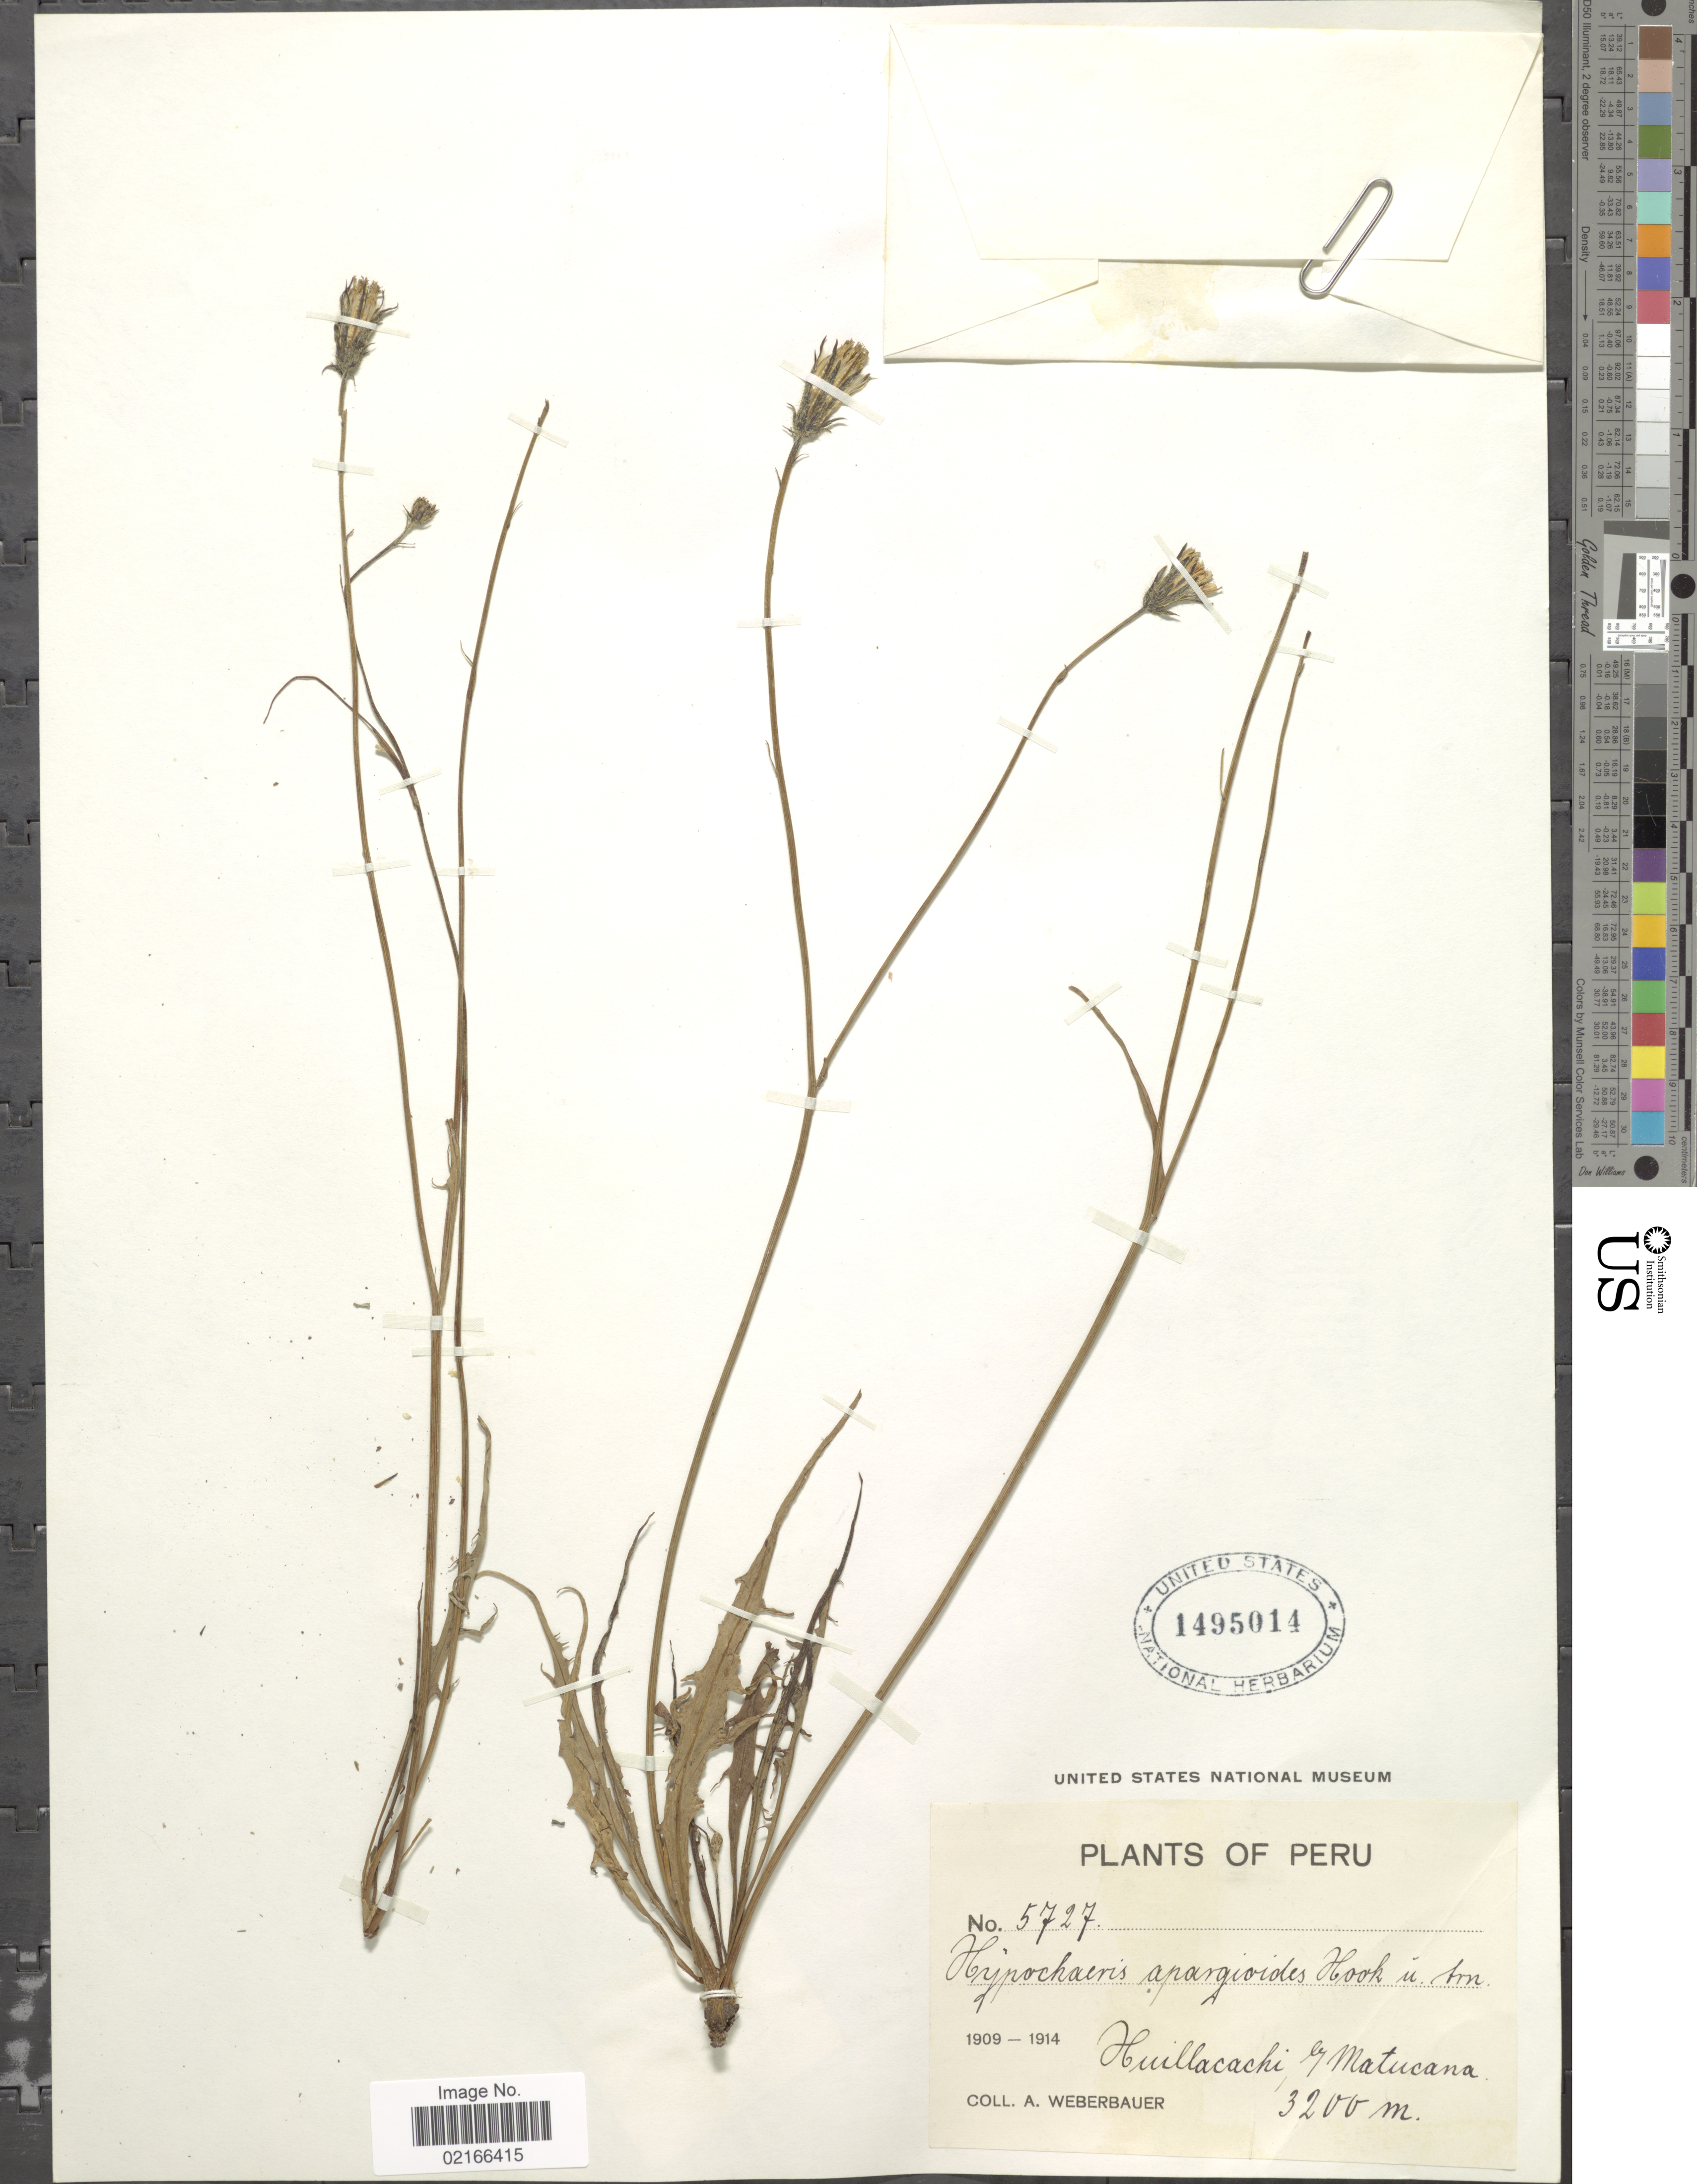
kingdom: Plantae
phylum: Tracheophyta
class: Magnoliopsida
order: Asterales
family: Asteraceae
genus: Hypochaeris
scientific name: Hypochaeris apargioides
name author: Hook. & Arn.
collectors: A. Weberbauer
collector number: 5727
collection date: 1909/1914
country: Peru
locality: Huillacachi, by Matucana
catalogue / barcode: US 1495014